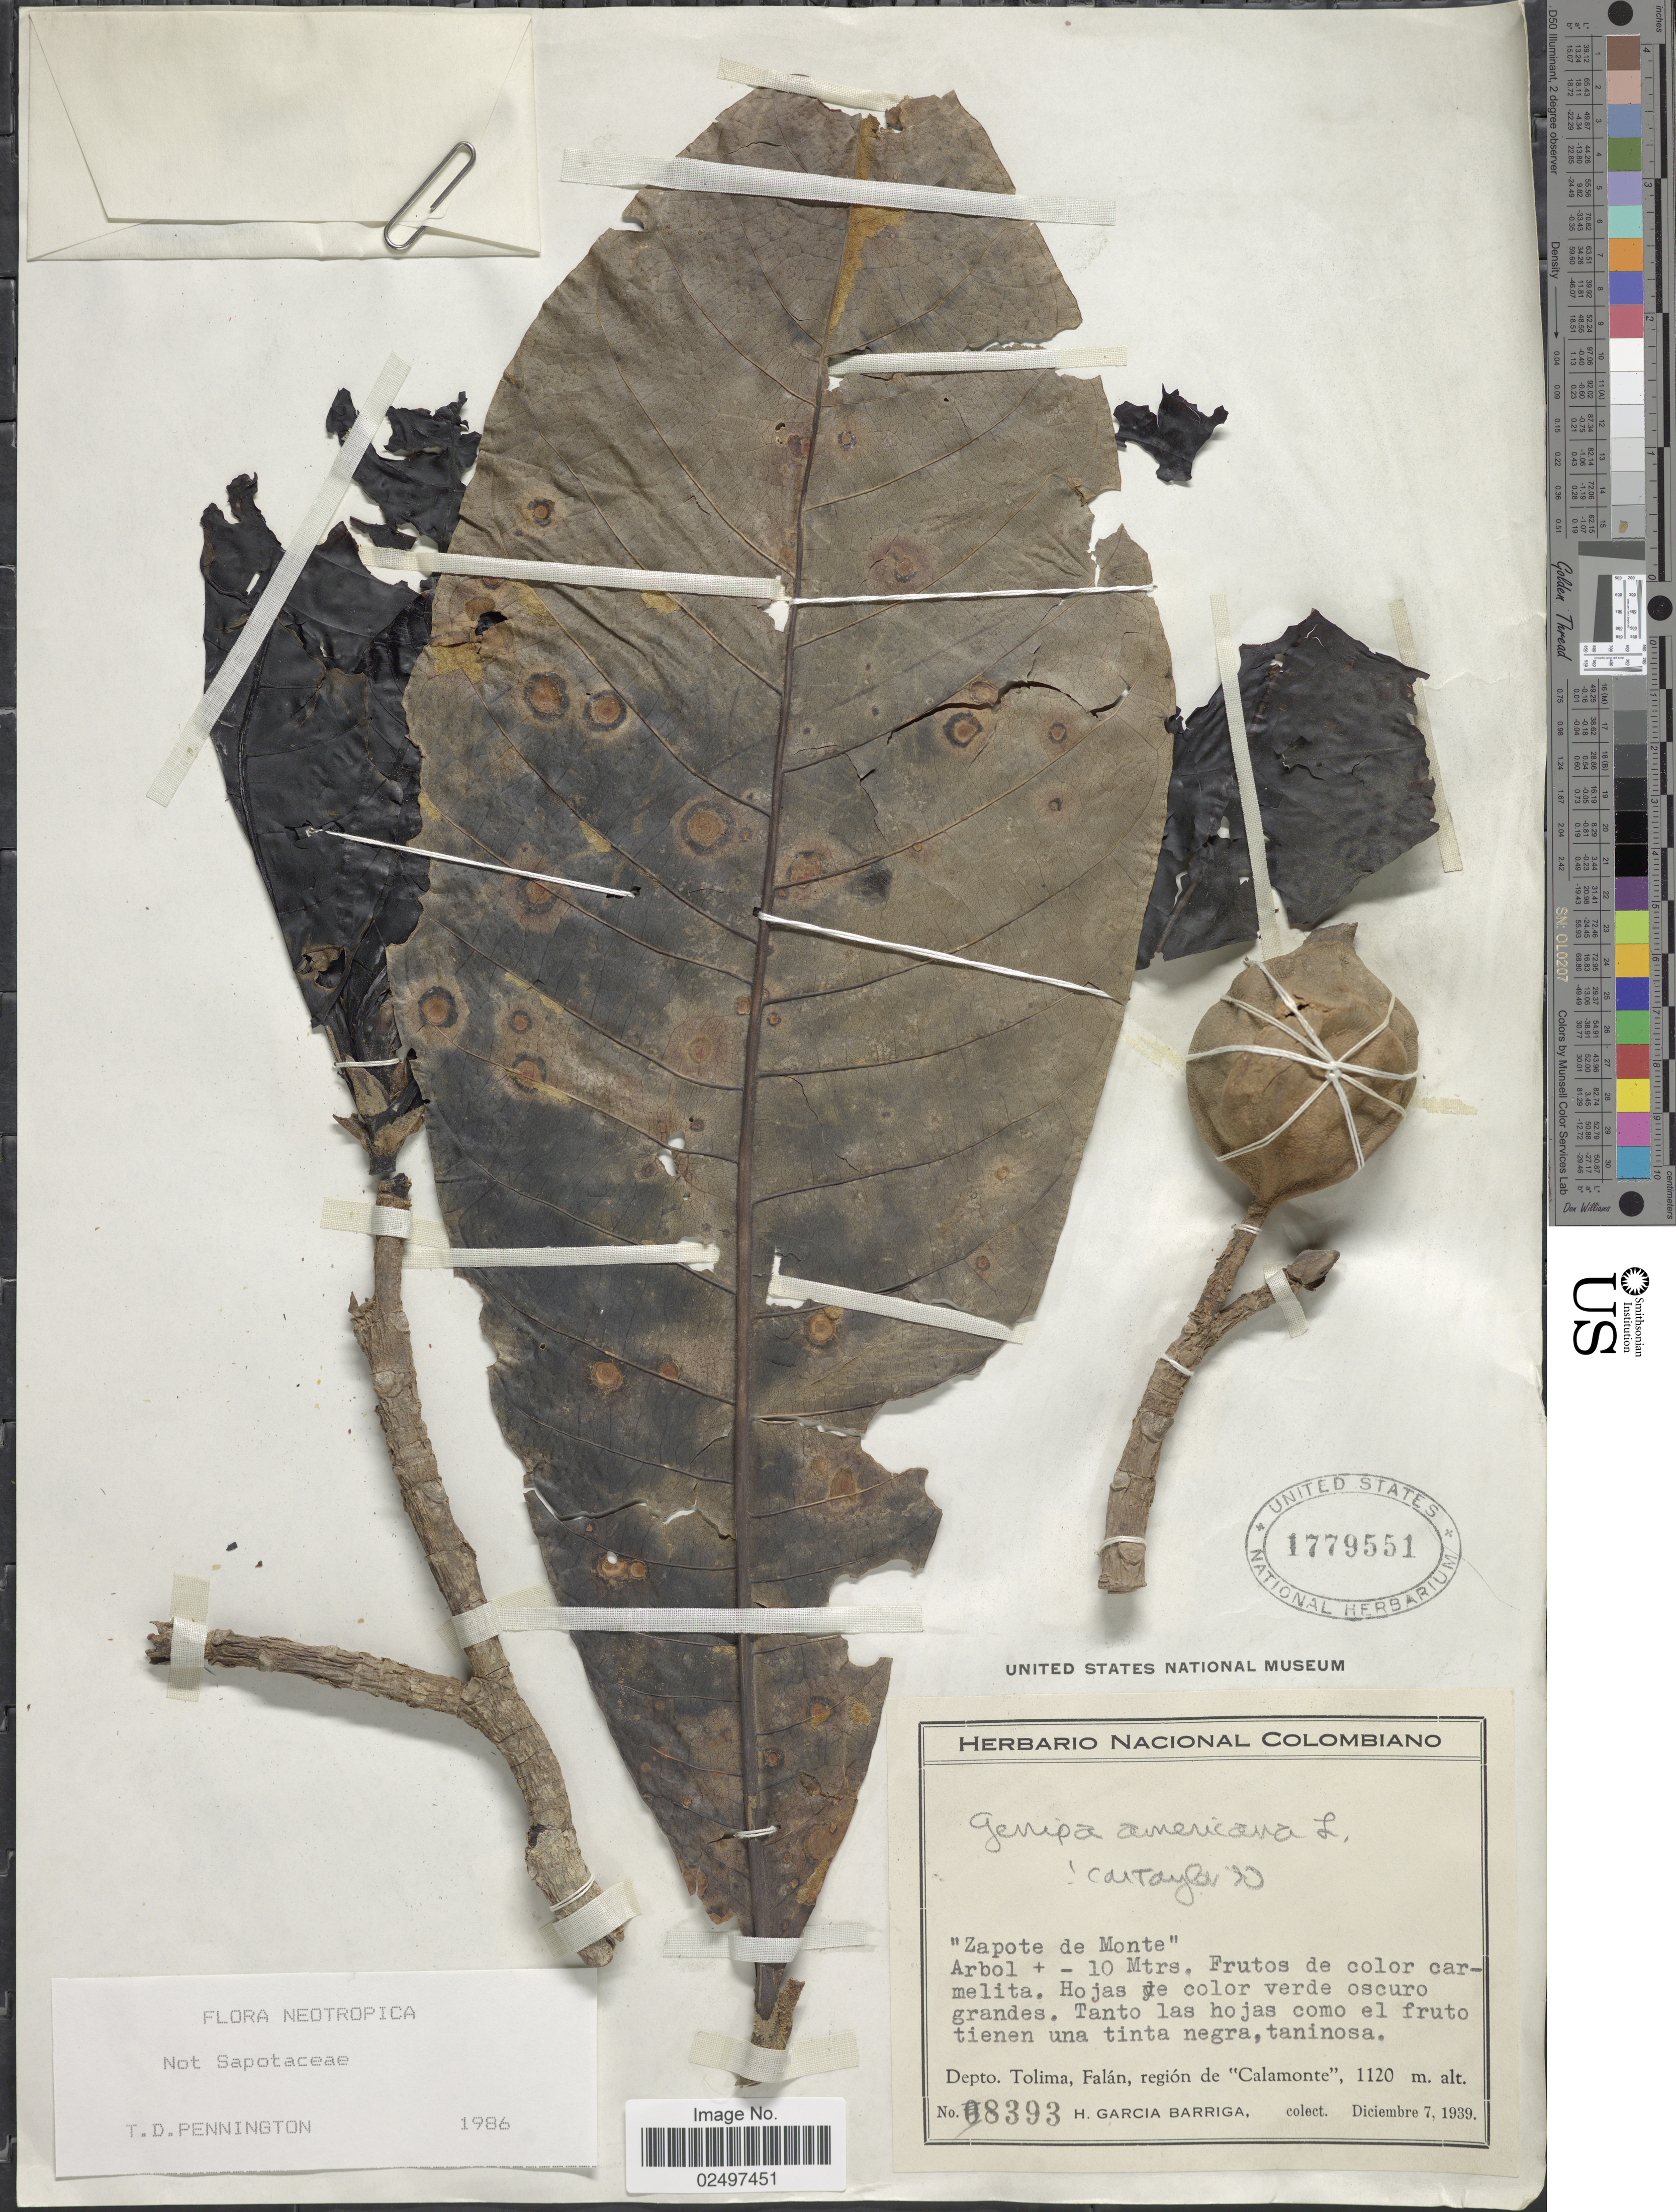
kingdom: Plantae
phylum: Tracheophyta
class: Magnoliopsida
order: Gentianales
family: Rubiaceae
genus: Genipa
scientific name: Genipa americana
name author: L.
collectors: H. García Barriga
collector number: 8393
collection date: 1939-12-07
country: Colombia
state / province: Tolima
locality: Depto. tolima, Falan, region de "Calamonte"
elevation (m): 1120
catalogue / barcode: US 1779551